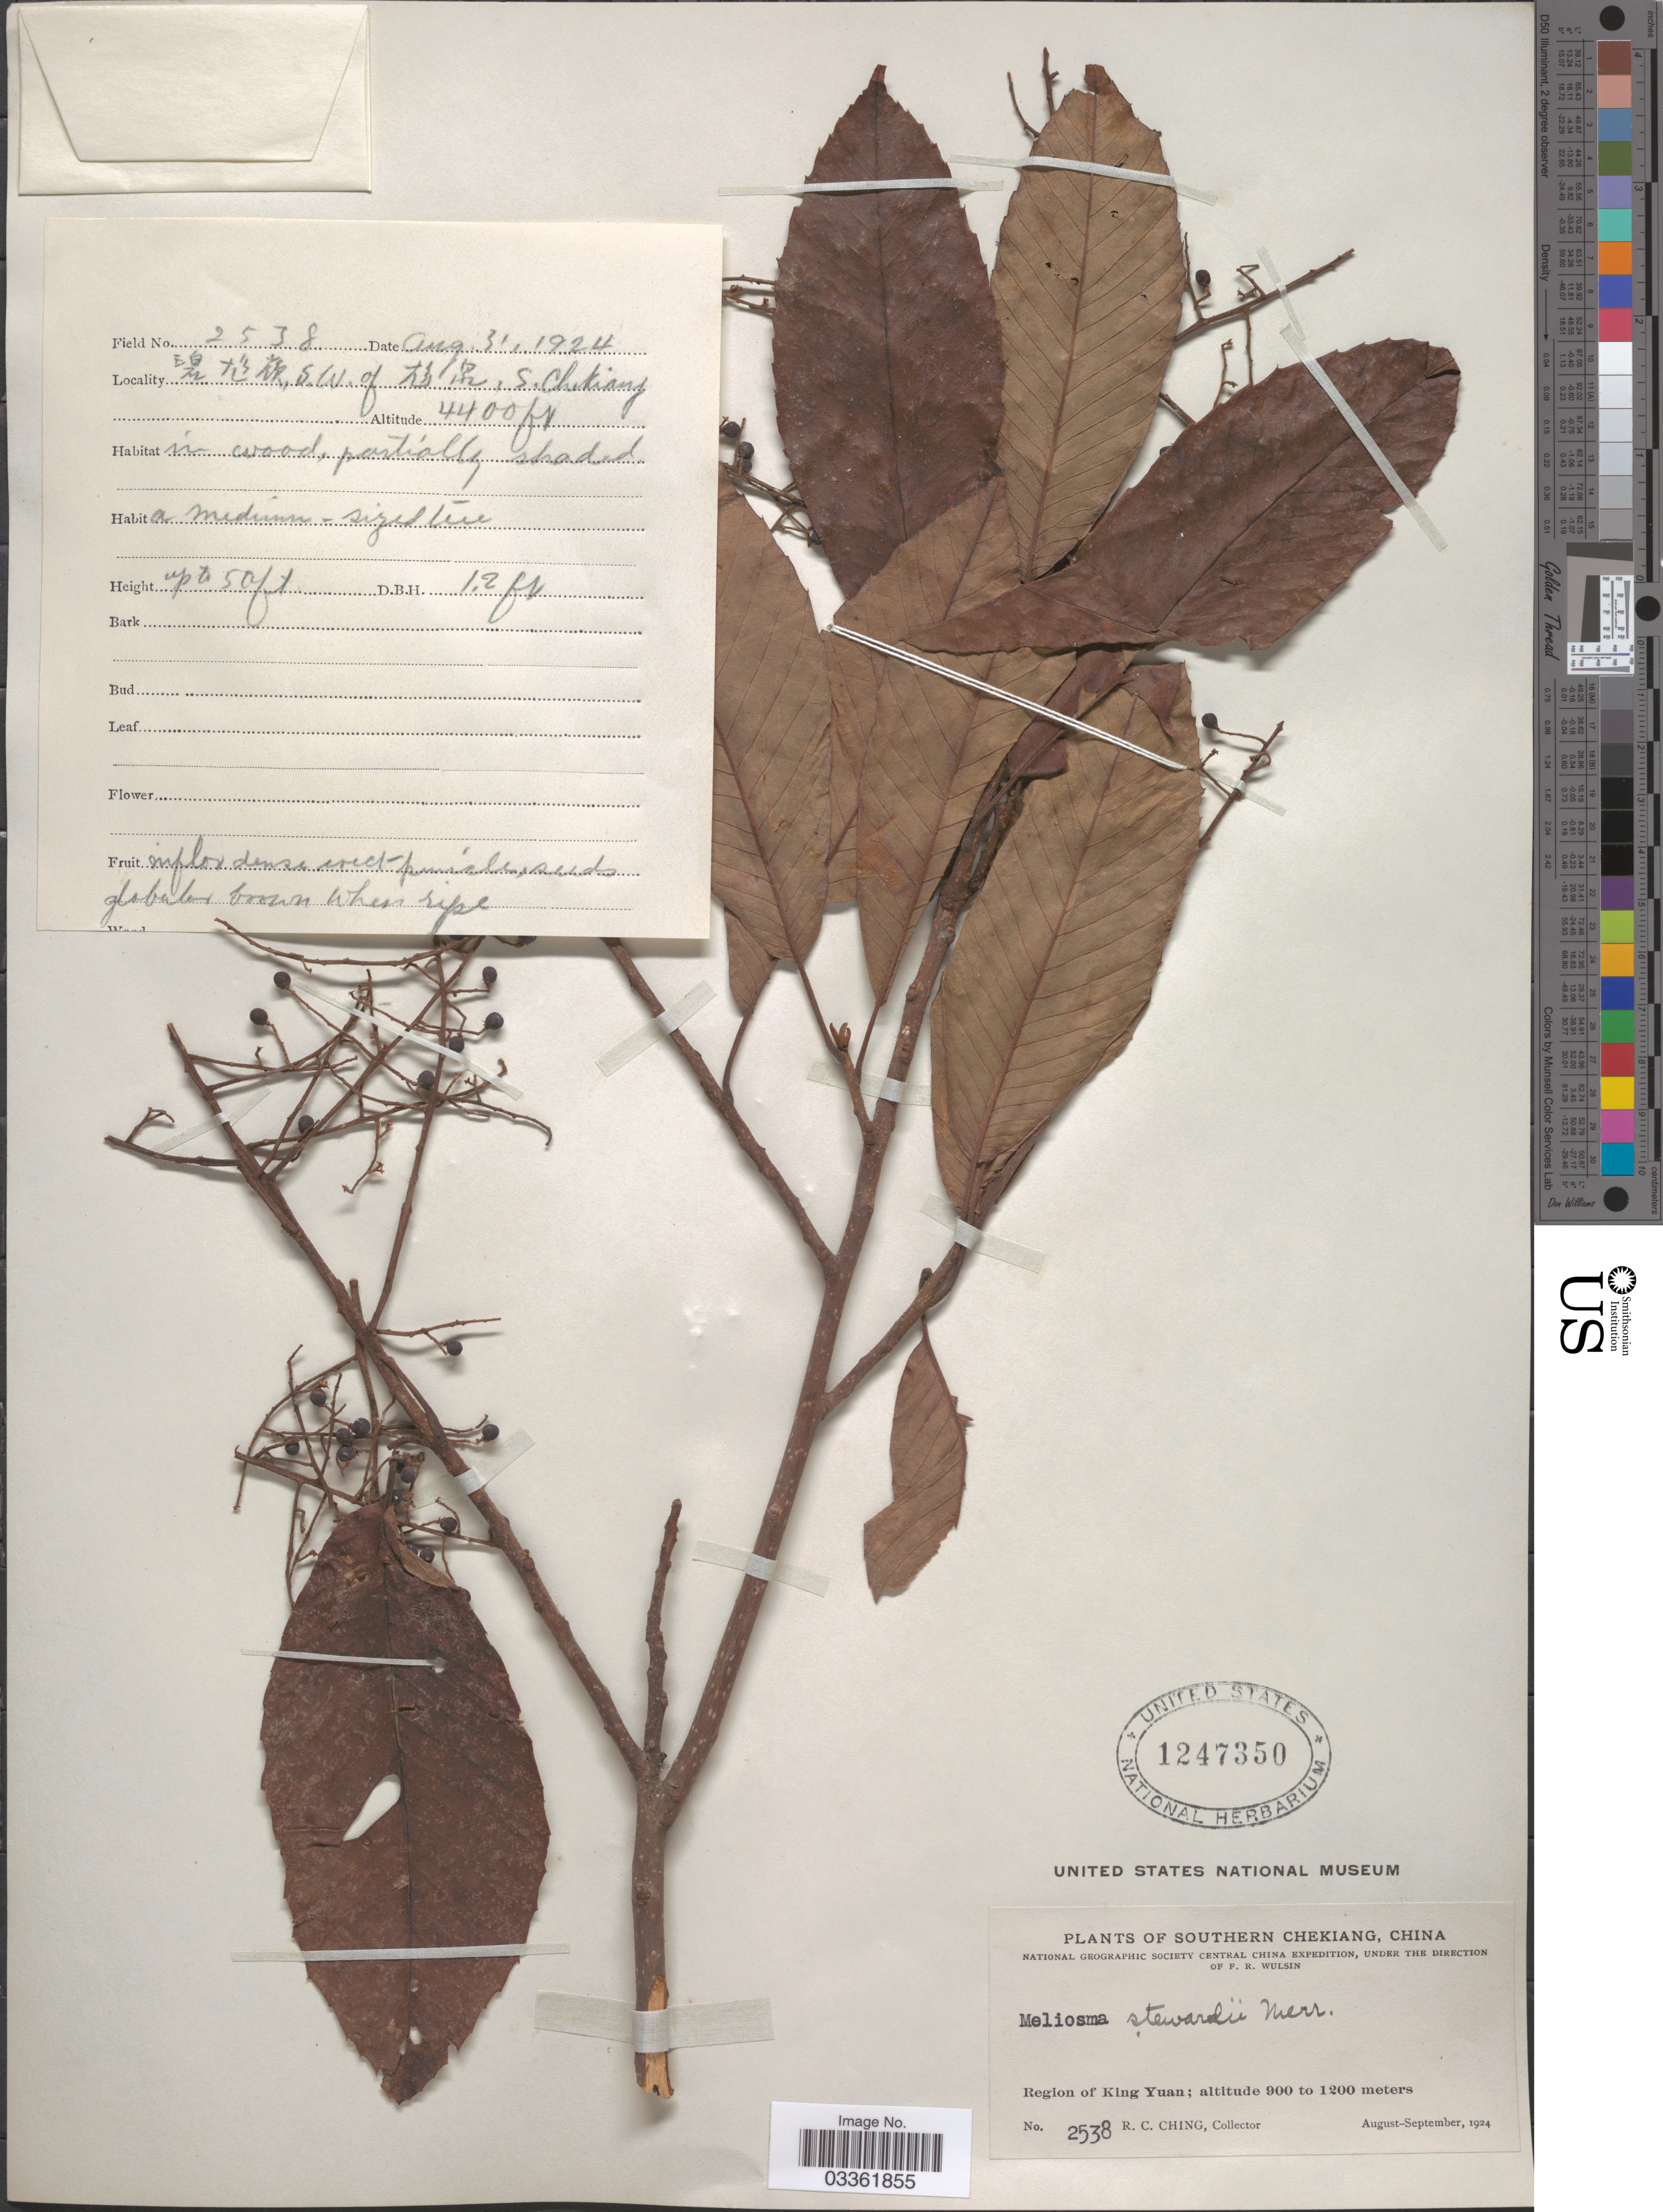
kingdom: Plantae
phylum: Tracheophyta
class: Magnoliopsida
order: Proteales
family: Sabiaceae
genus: Meliosma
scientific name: Meliosma stewardii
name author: Merr.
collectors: R. C. Ching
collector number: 2538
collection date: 1924-08/1924-09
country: China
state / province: Zhejiang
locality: Southern Chekiang, Region of King Yuan.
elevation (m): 900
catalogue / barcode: US 1247350